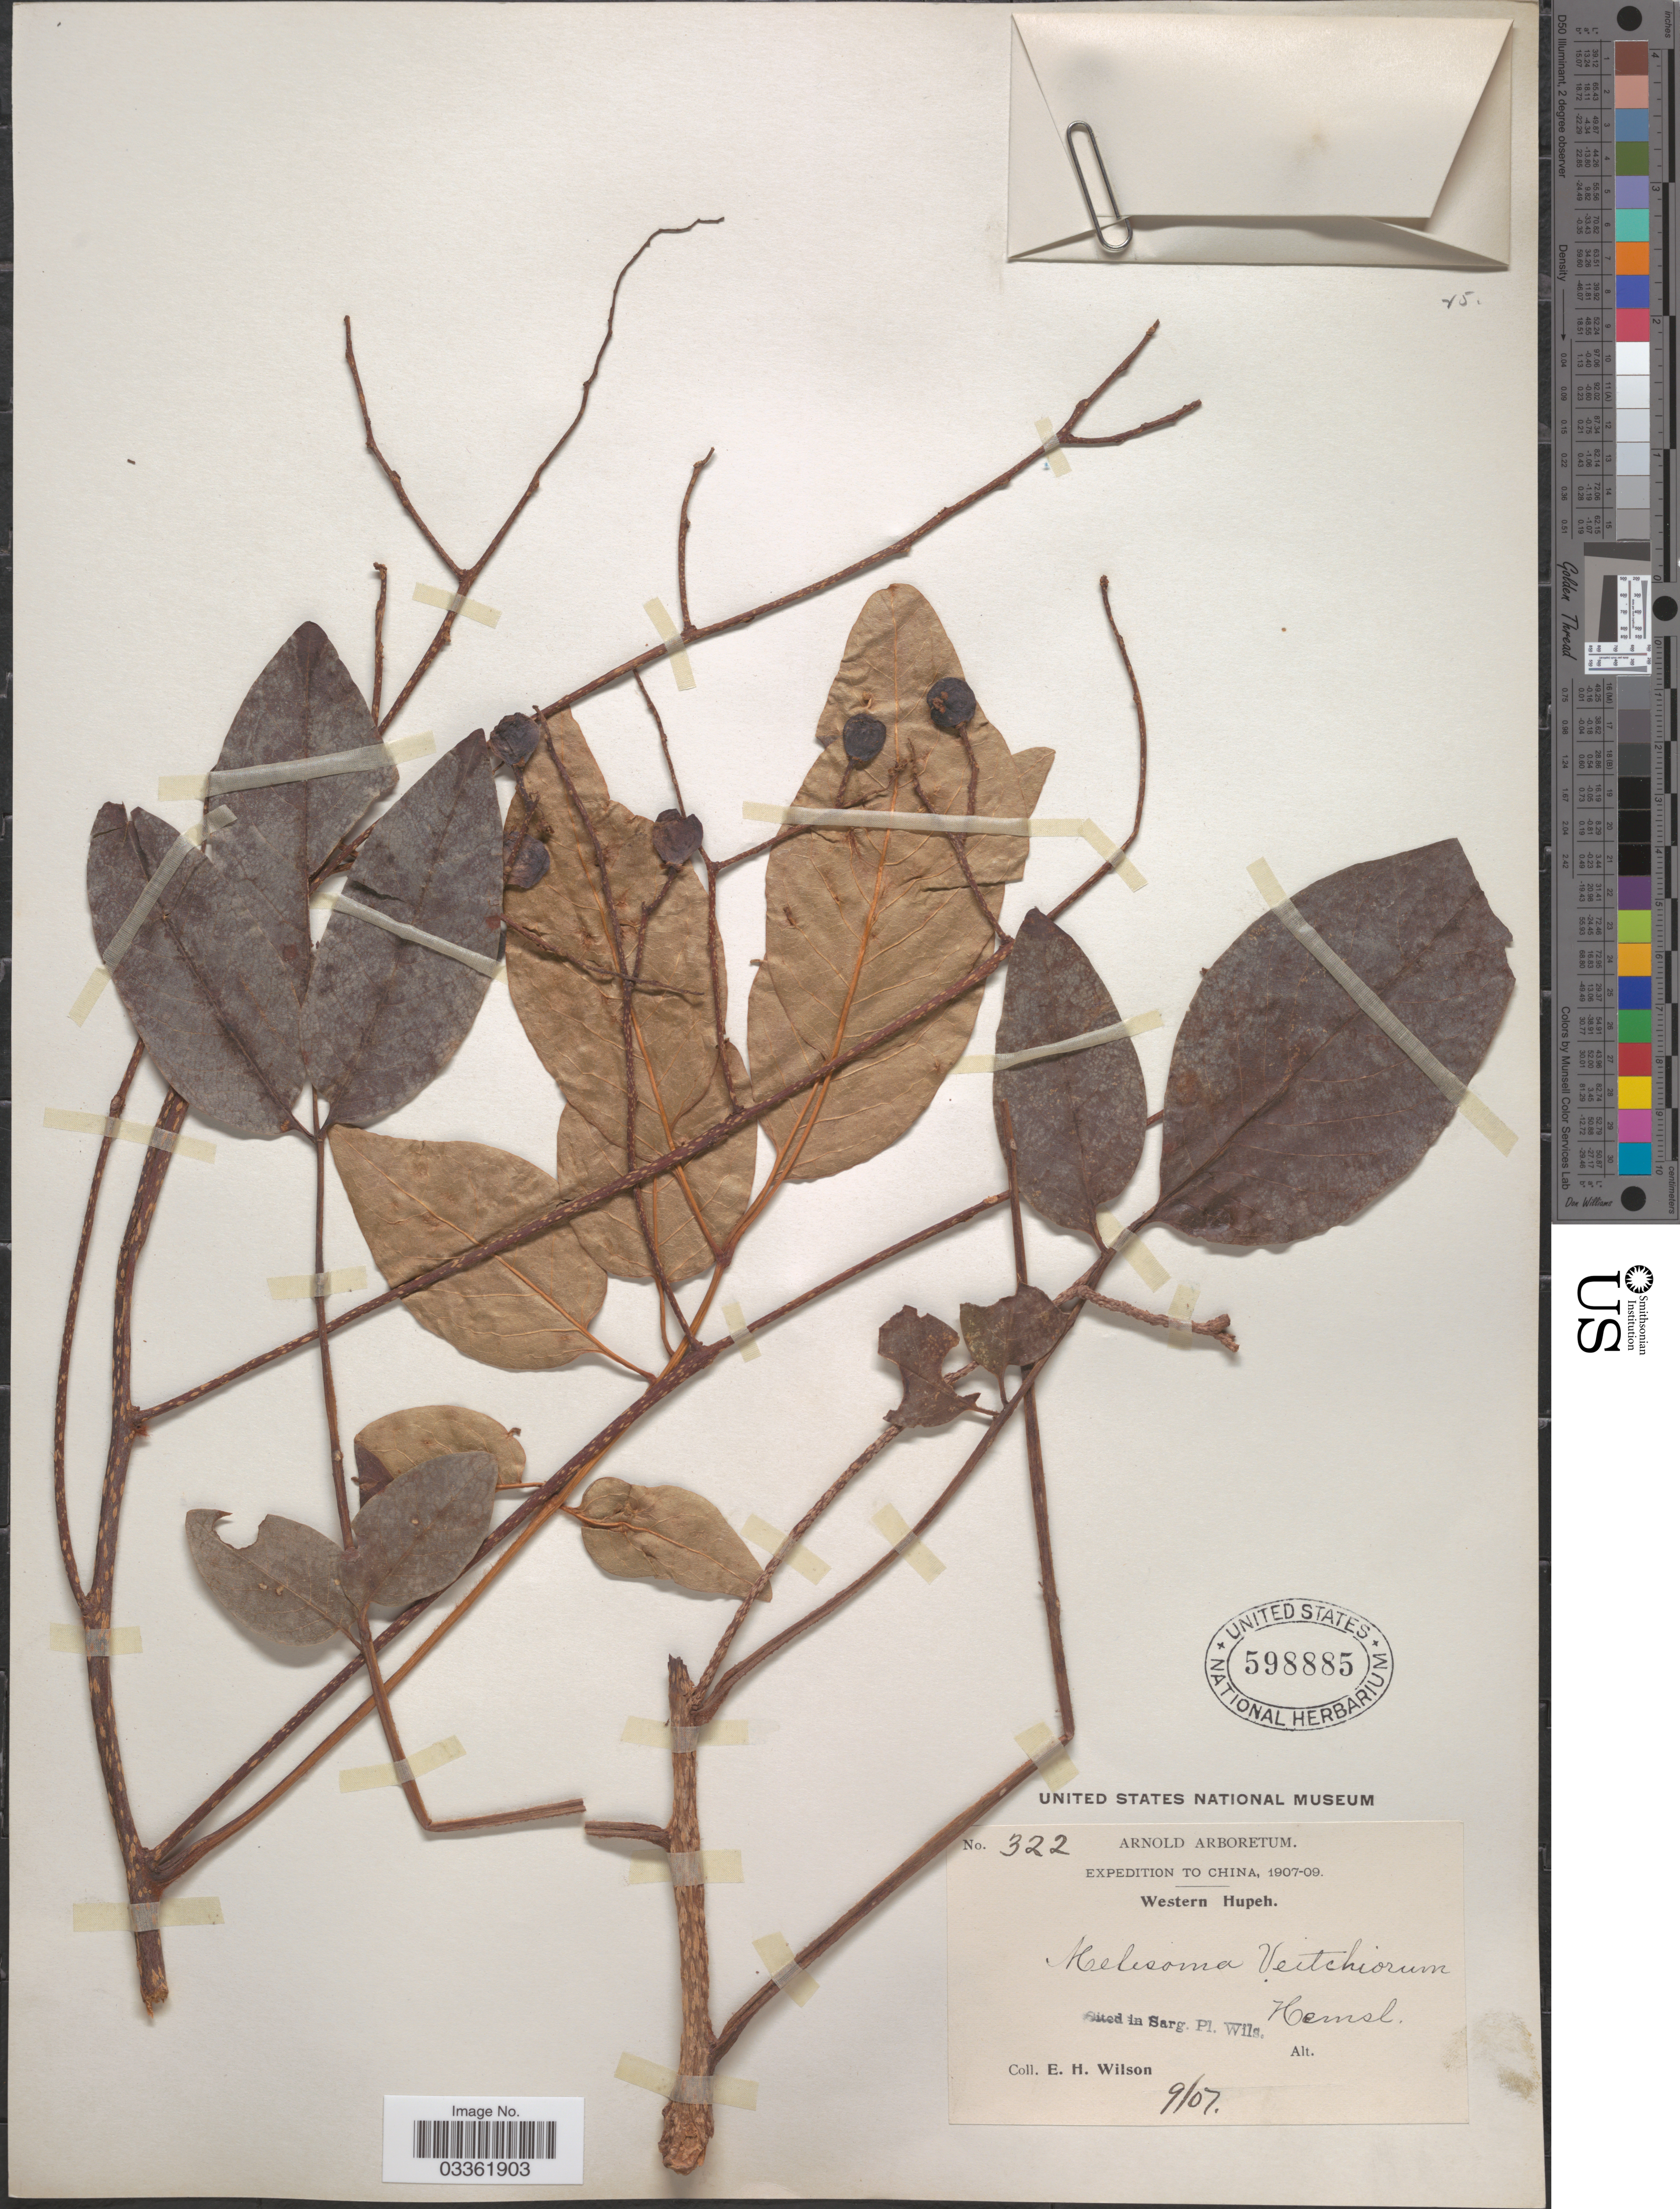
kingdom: Plantae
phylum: Tracheophyta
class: Magnoliopsida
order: Proteales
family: Sabiaceae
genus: Meliosma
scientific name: Meliosma veitchiorum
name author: Hemsl.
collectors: E. Wilson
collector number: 322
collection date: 1907-09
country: China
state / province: Hubei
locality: Western Hupeh.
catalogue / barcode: US 598885